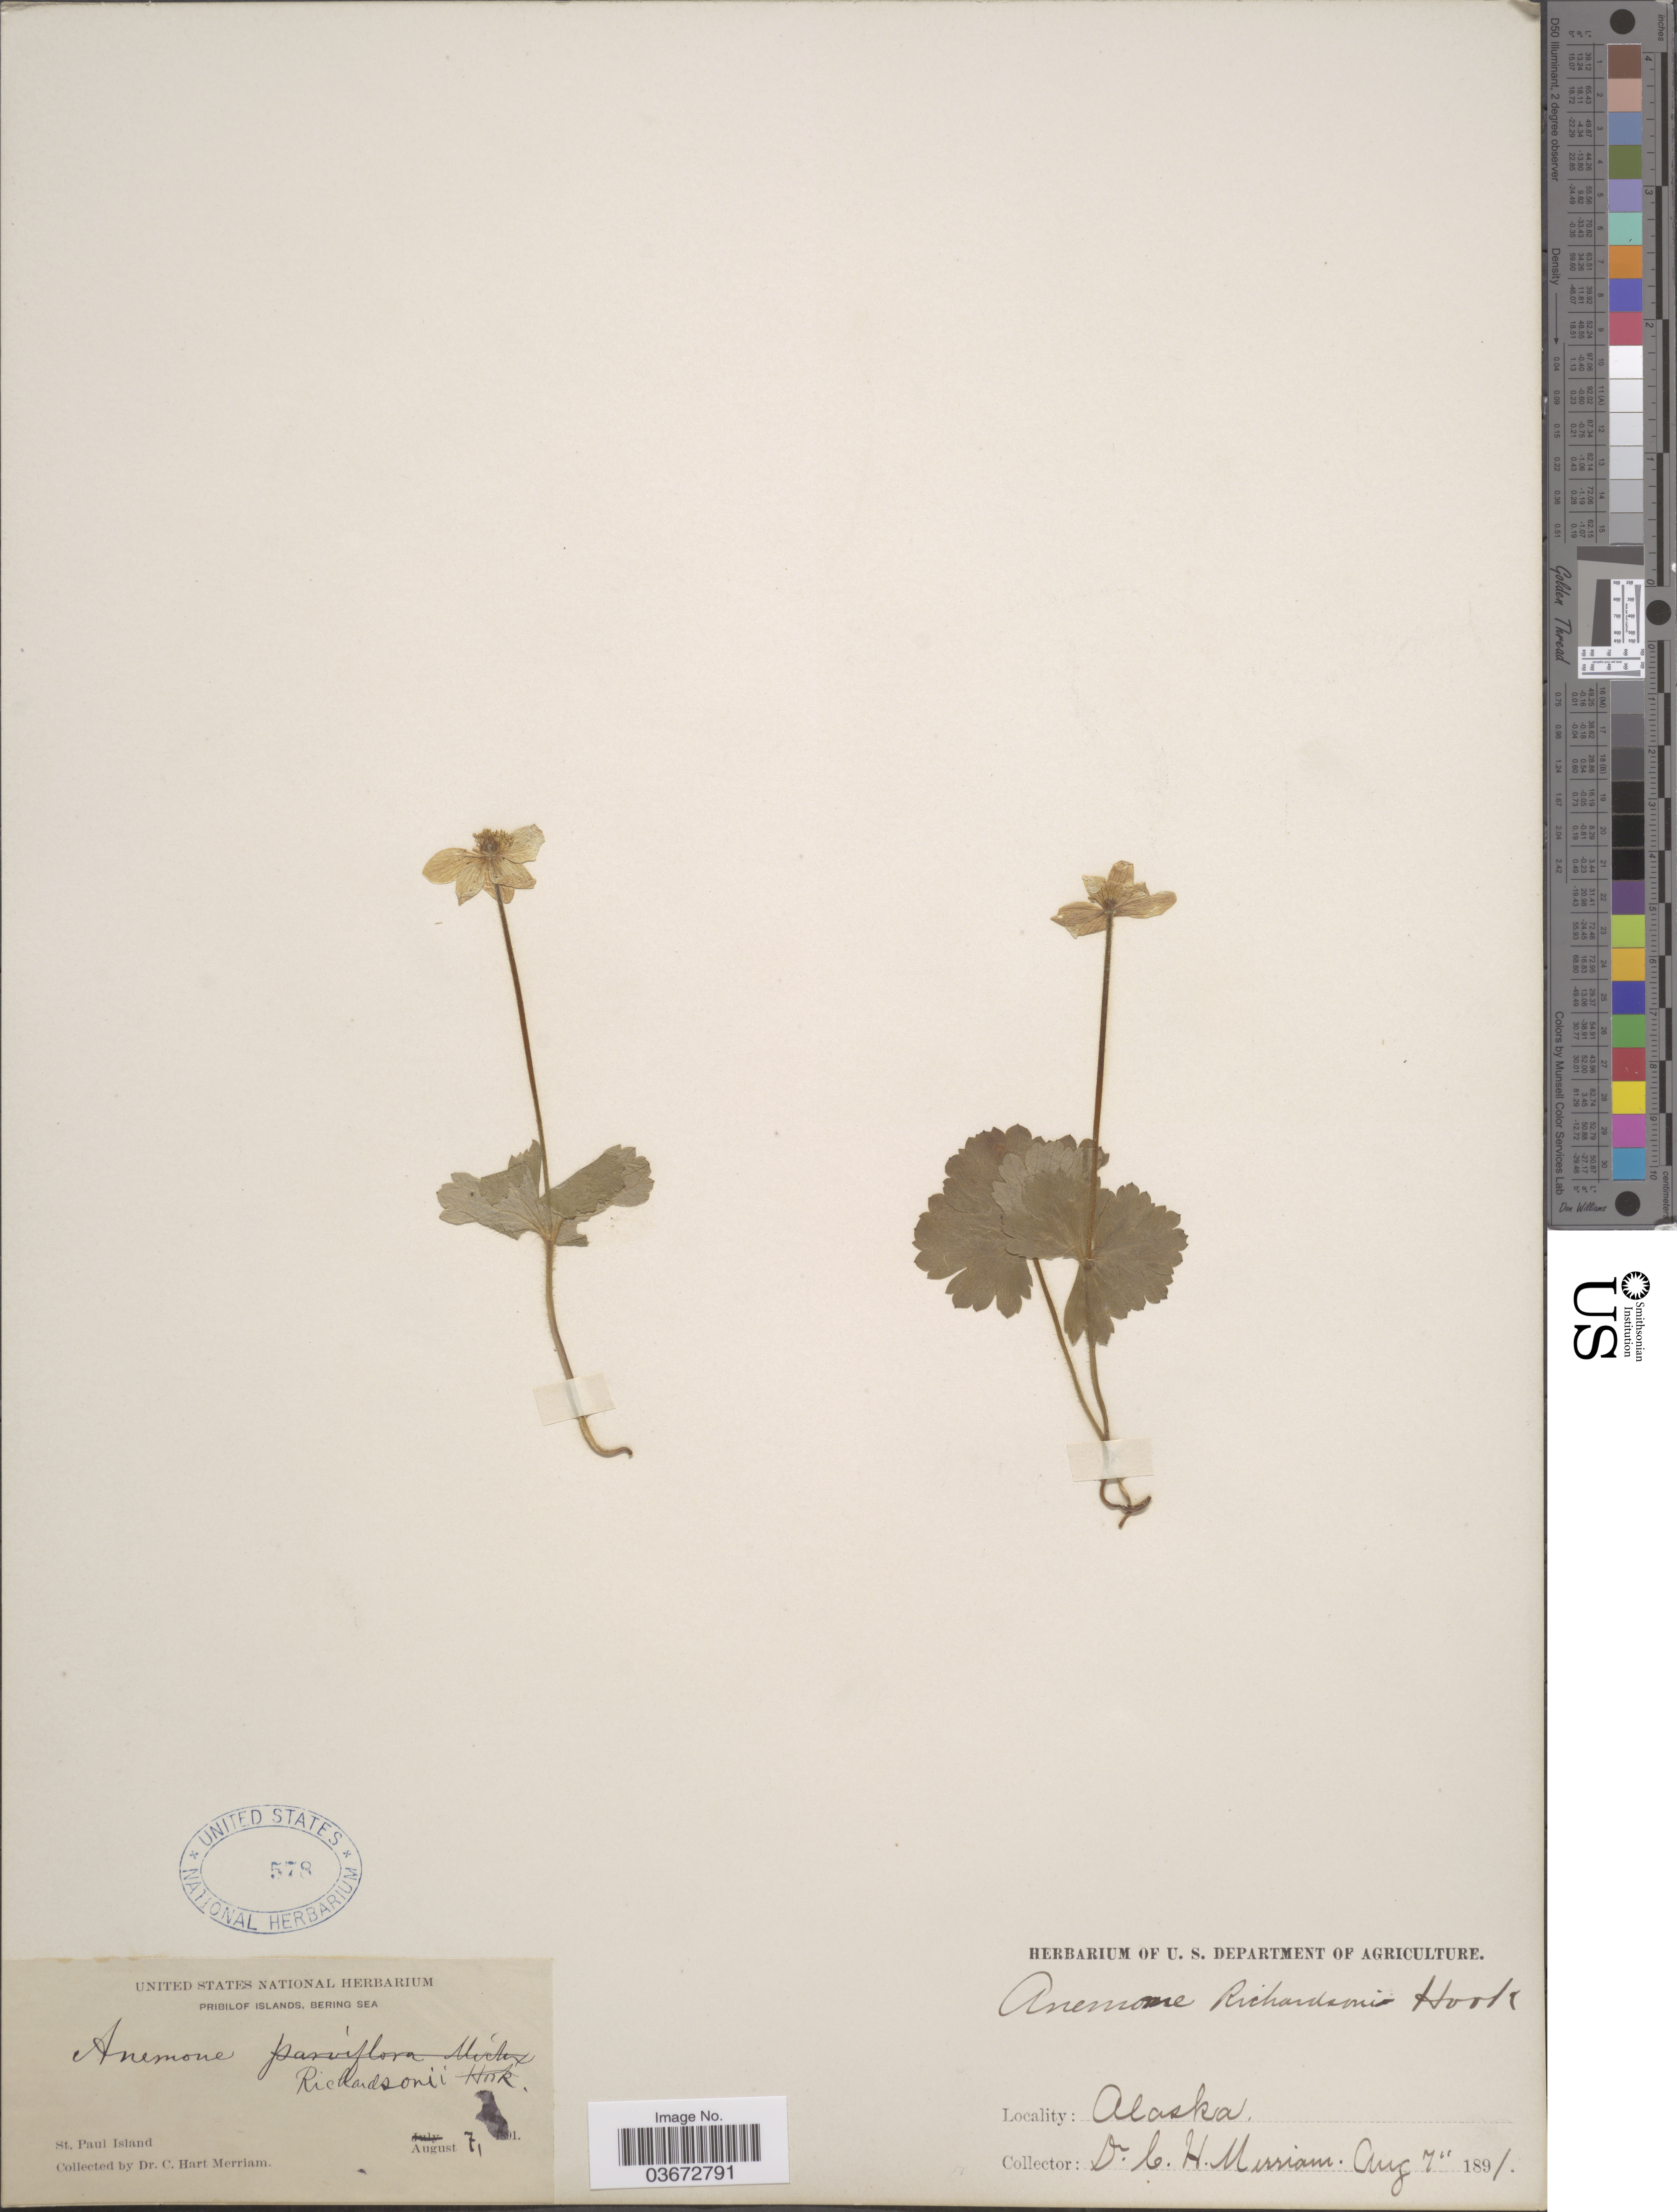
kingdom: Plantae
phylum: Tracheophyta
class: Magnoliopsida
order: Ranunculales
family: Ranunculaceae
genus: Anemone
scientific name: Anemone richardsonii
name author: Hook.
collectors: C. Merriam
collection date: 1891-08-07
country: United States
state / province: Alaska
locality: St. Paul Island.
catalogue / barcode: US 578